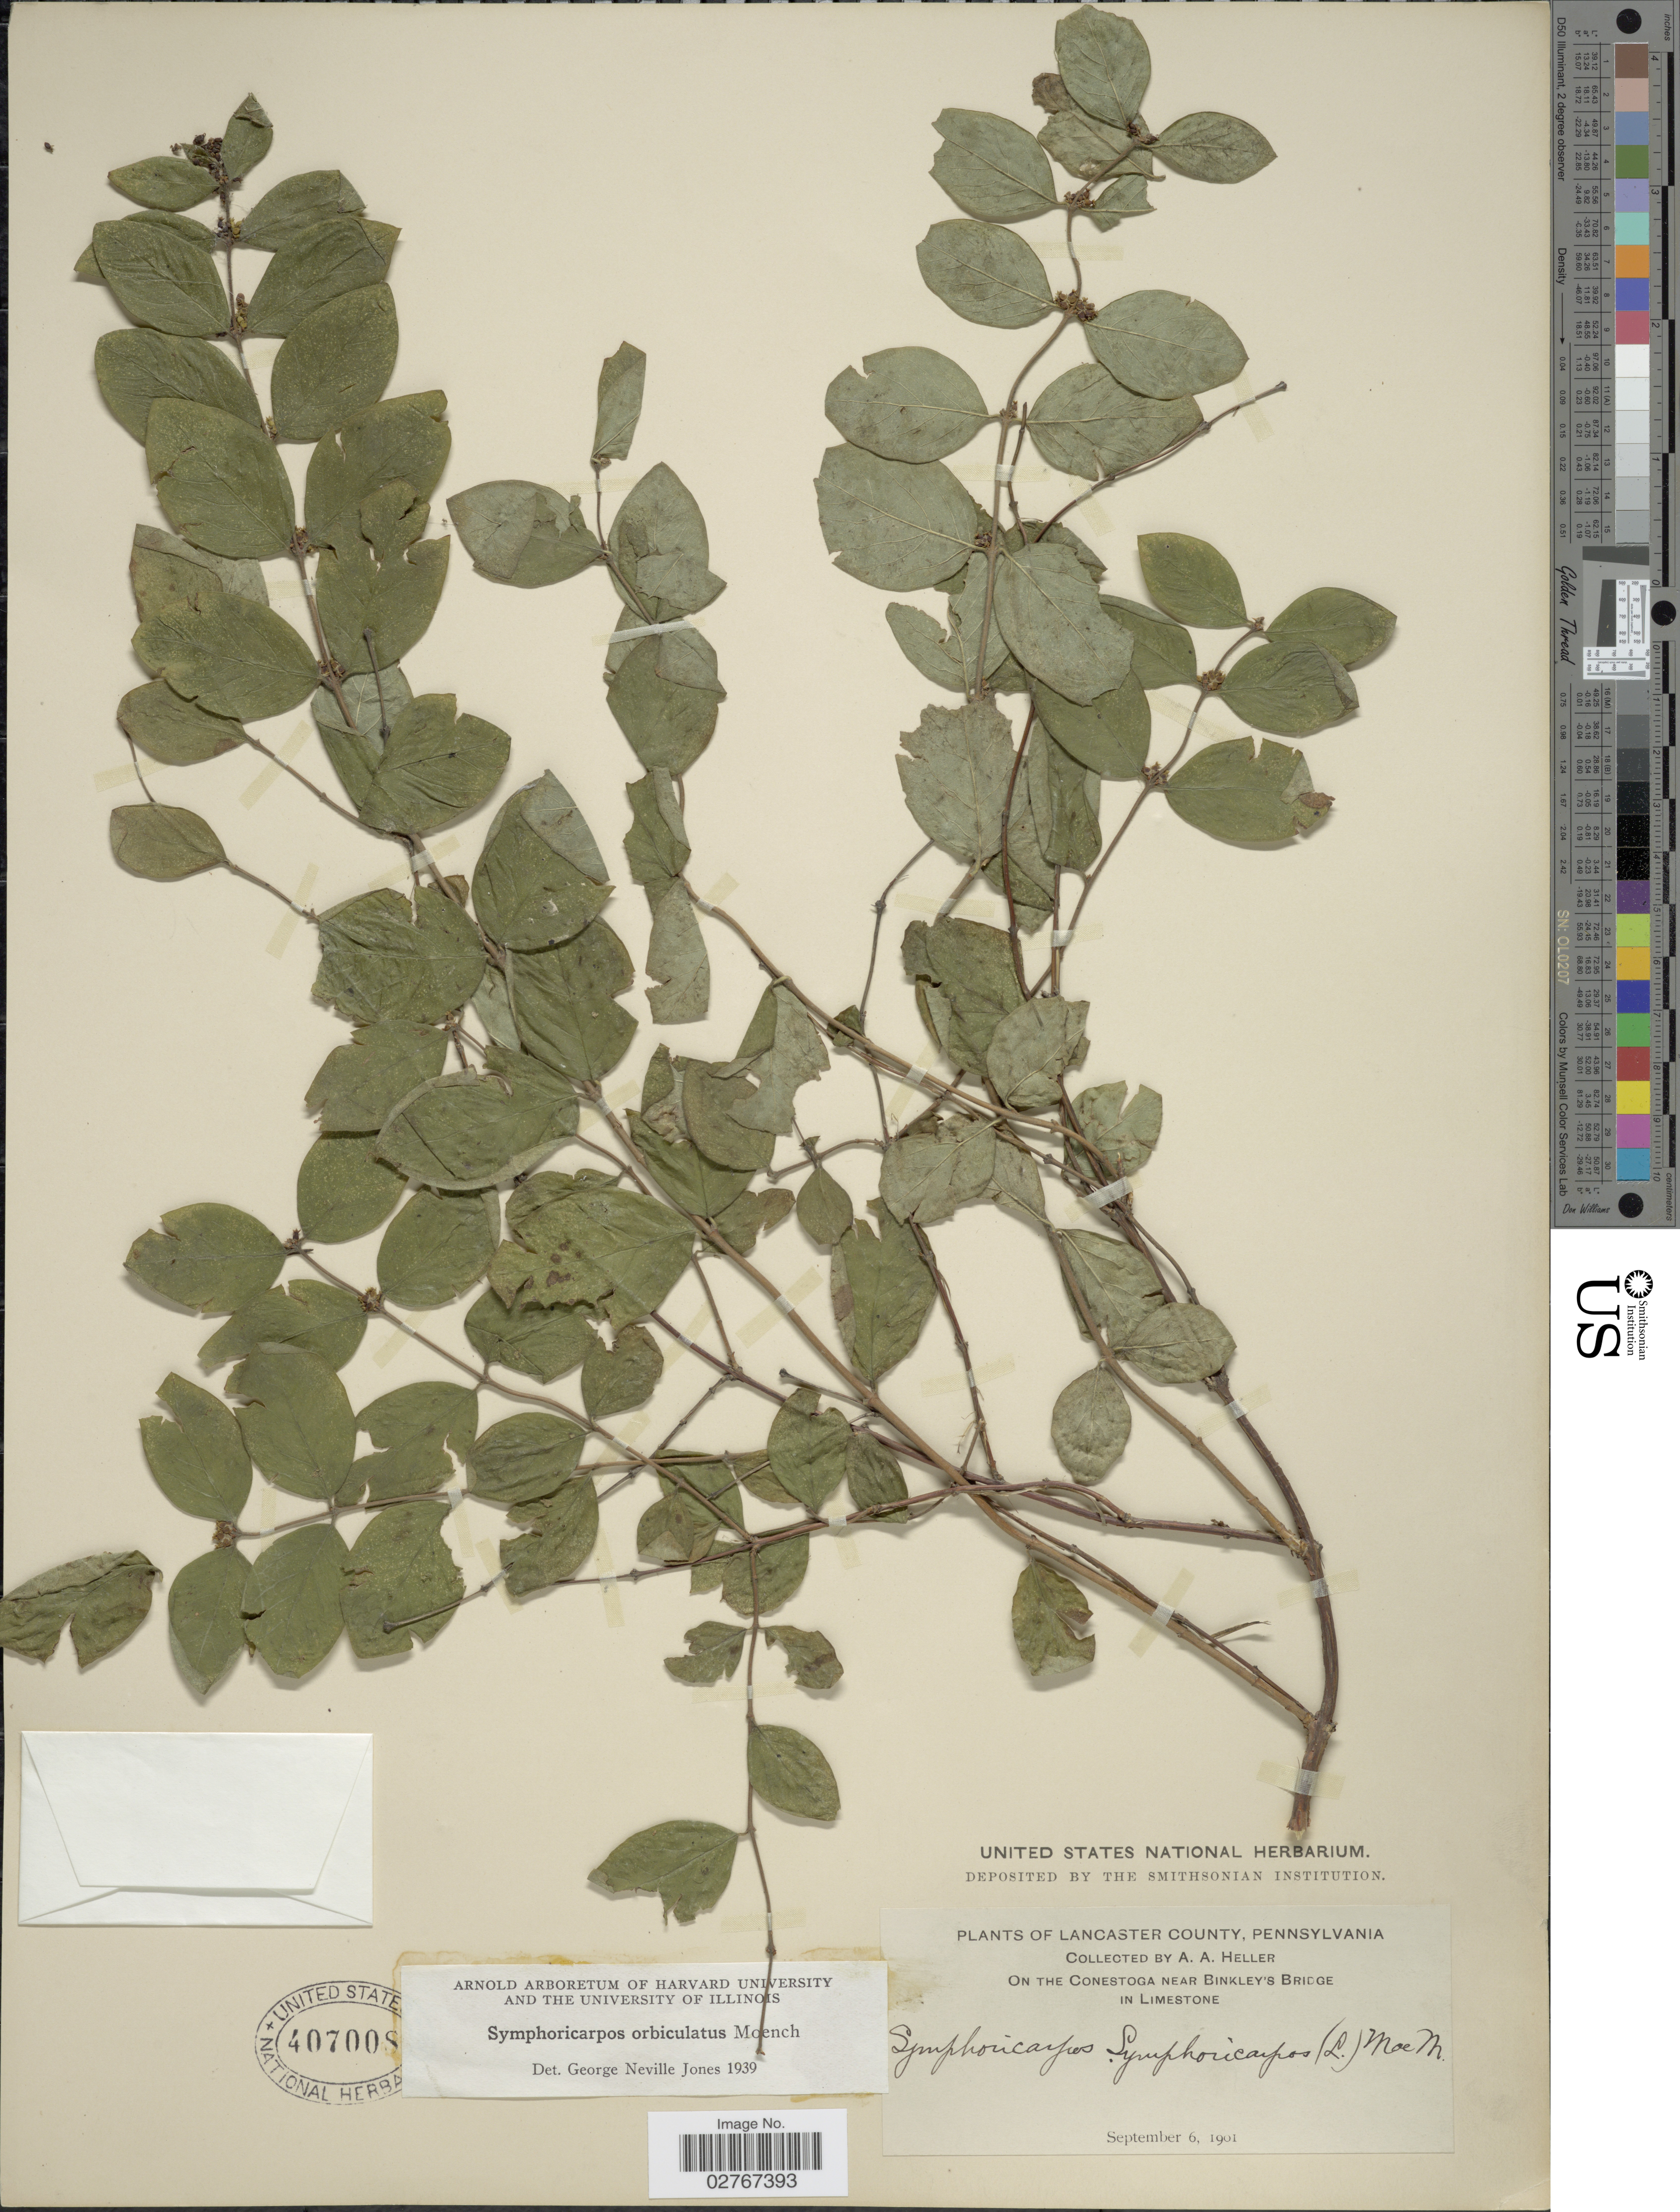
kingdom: Plantae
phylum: Tracheophyta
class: Magnoliopsida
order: Dipsacales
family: Caprifoliaceae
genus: Symphoricarpos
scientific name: Symphoricarpos orbiculatus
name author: Moench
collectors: A. A. Heller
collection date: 1901-09-06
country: United States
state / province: Pennsylvania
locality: Lancaster County. On the Connestoga near Binkley's Bridge in Limestone.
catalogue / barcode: US 407008